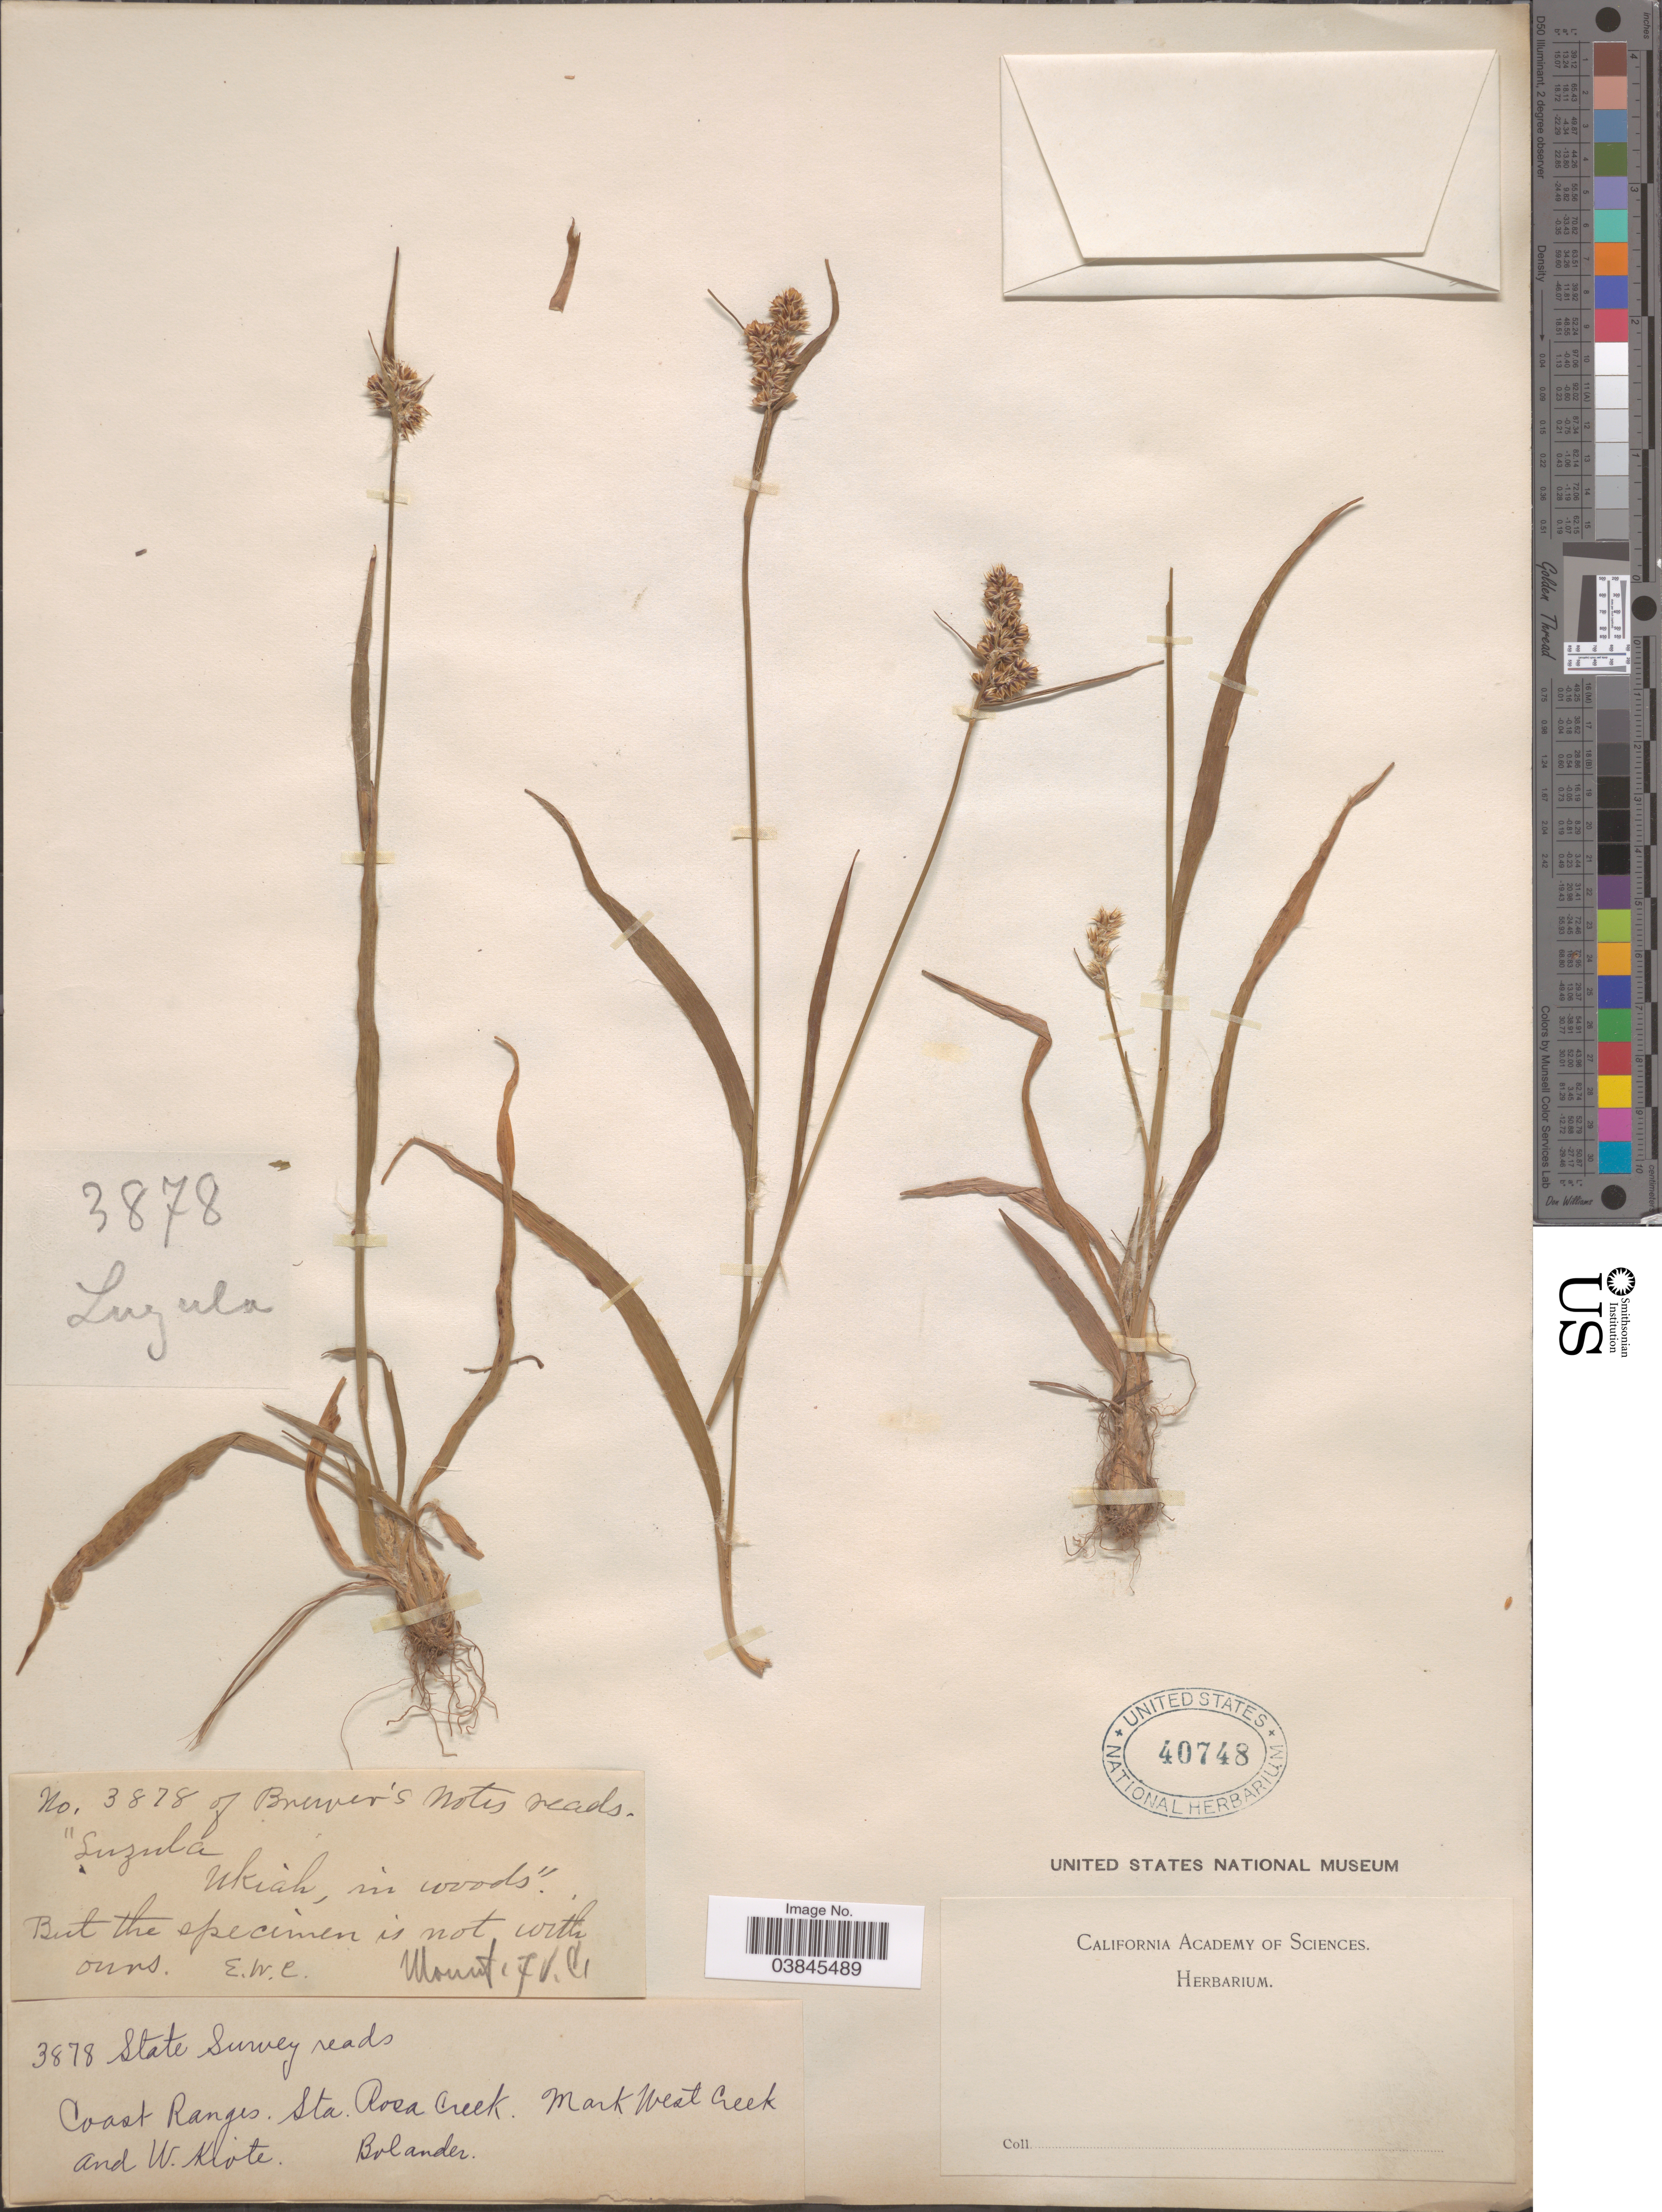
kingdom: Plantae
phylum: Tracheophyta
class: Liliopsida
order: Poales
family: Juncaceae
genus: Luzula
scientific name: Luzula campestris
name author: (L.) DC.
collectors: -. Bolander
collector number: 3878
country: United States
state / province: California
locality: Coast Ranges.Sta. Rosa Creek. Mark West Creek and W. Kiote.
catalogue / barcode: US 40748